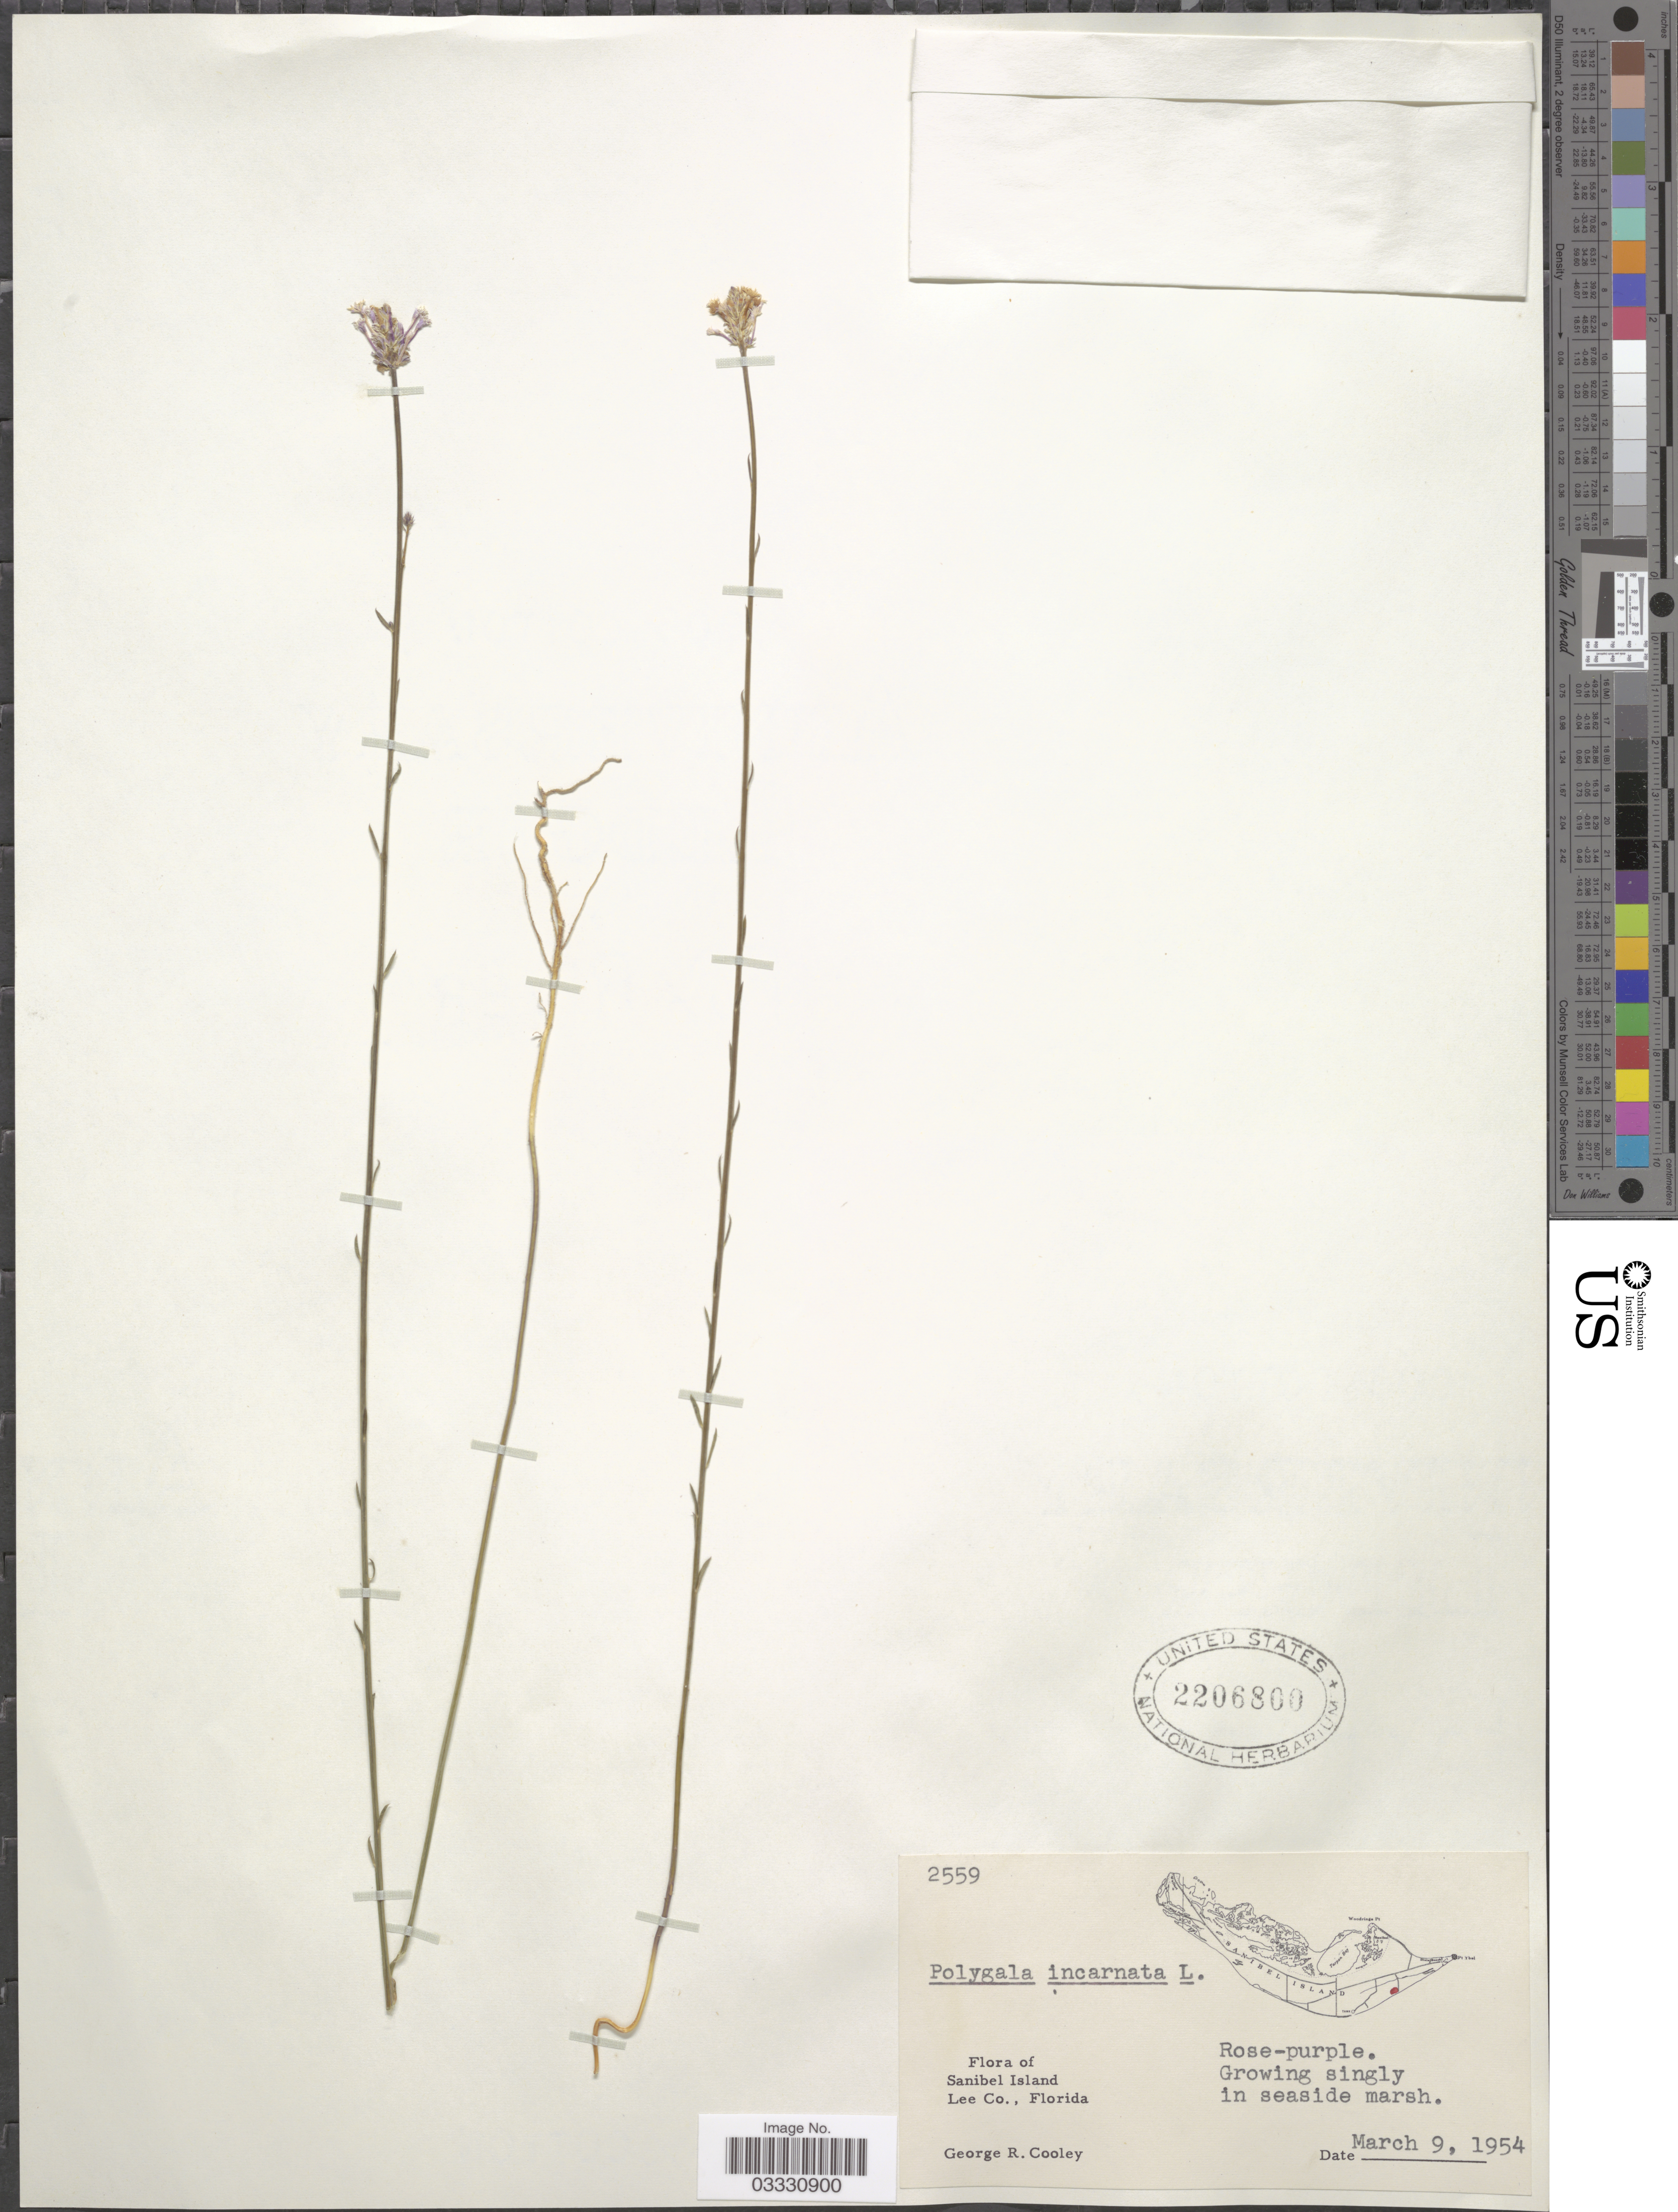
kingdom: Plantae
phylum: Tracheophyta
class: Magnoliopsida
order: Fabales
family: Polygalaceae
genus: Polygala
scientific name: Polygala incarnata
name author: L.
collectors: G. R. Cooley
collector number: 2559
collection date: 1954-03-09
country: United States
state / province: Florida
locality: Sanibel Island, Lee Co.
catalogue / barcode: US 2206800